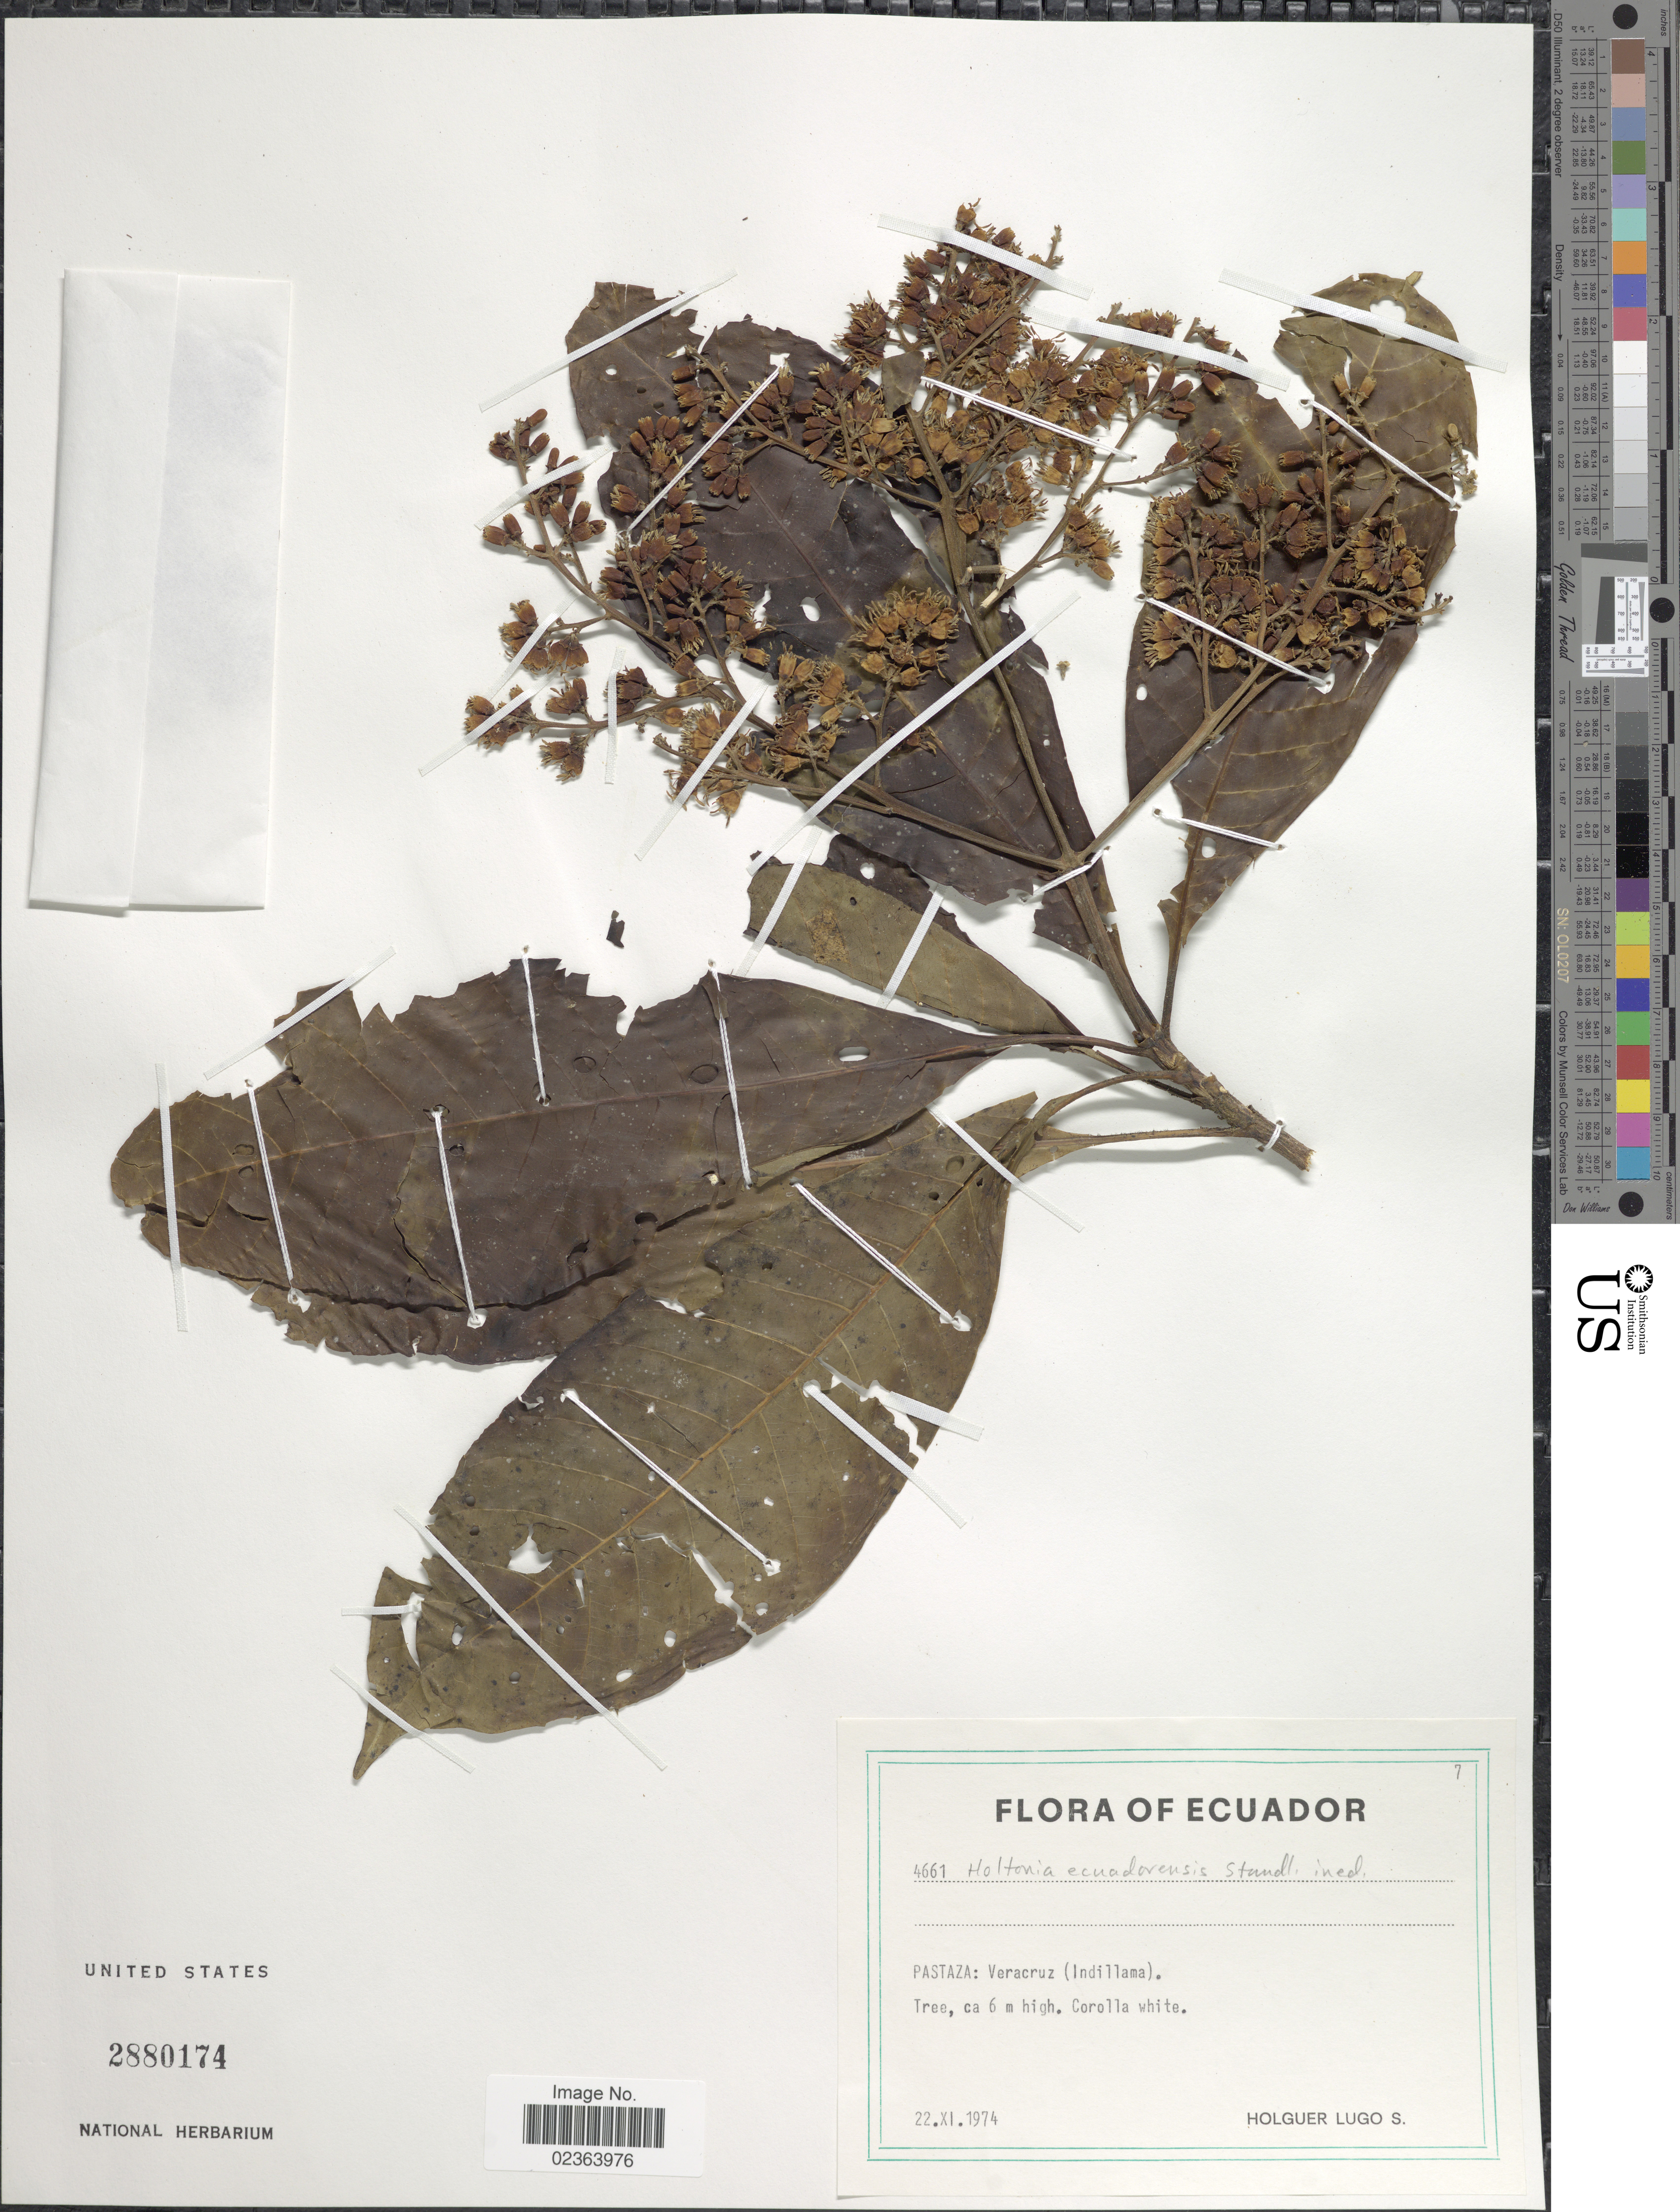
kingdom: Plantae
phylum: Tracheophyta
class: Magnoliopsida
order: Gentianales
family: Rubiaceae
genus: Elaeagia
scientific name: Elaeagia sp.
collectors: H. Lugo S.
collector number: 4661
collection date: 1974-09-22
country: Ecuador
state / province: Pastaza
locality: Pastaza: Veracruz (Indillama)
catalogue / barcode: US 2880174